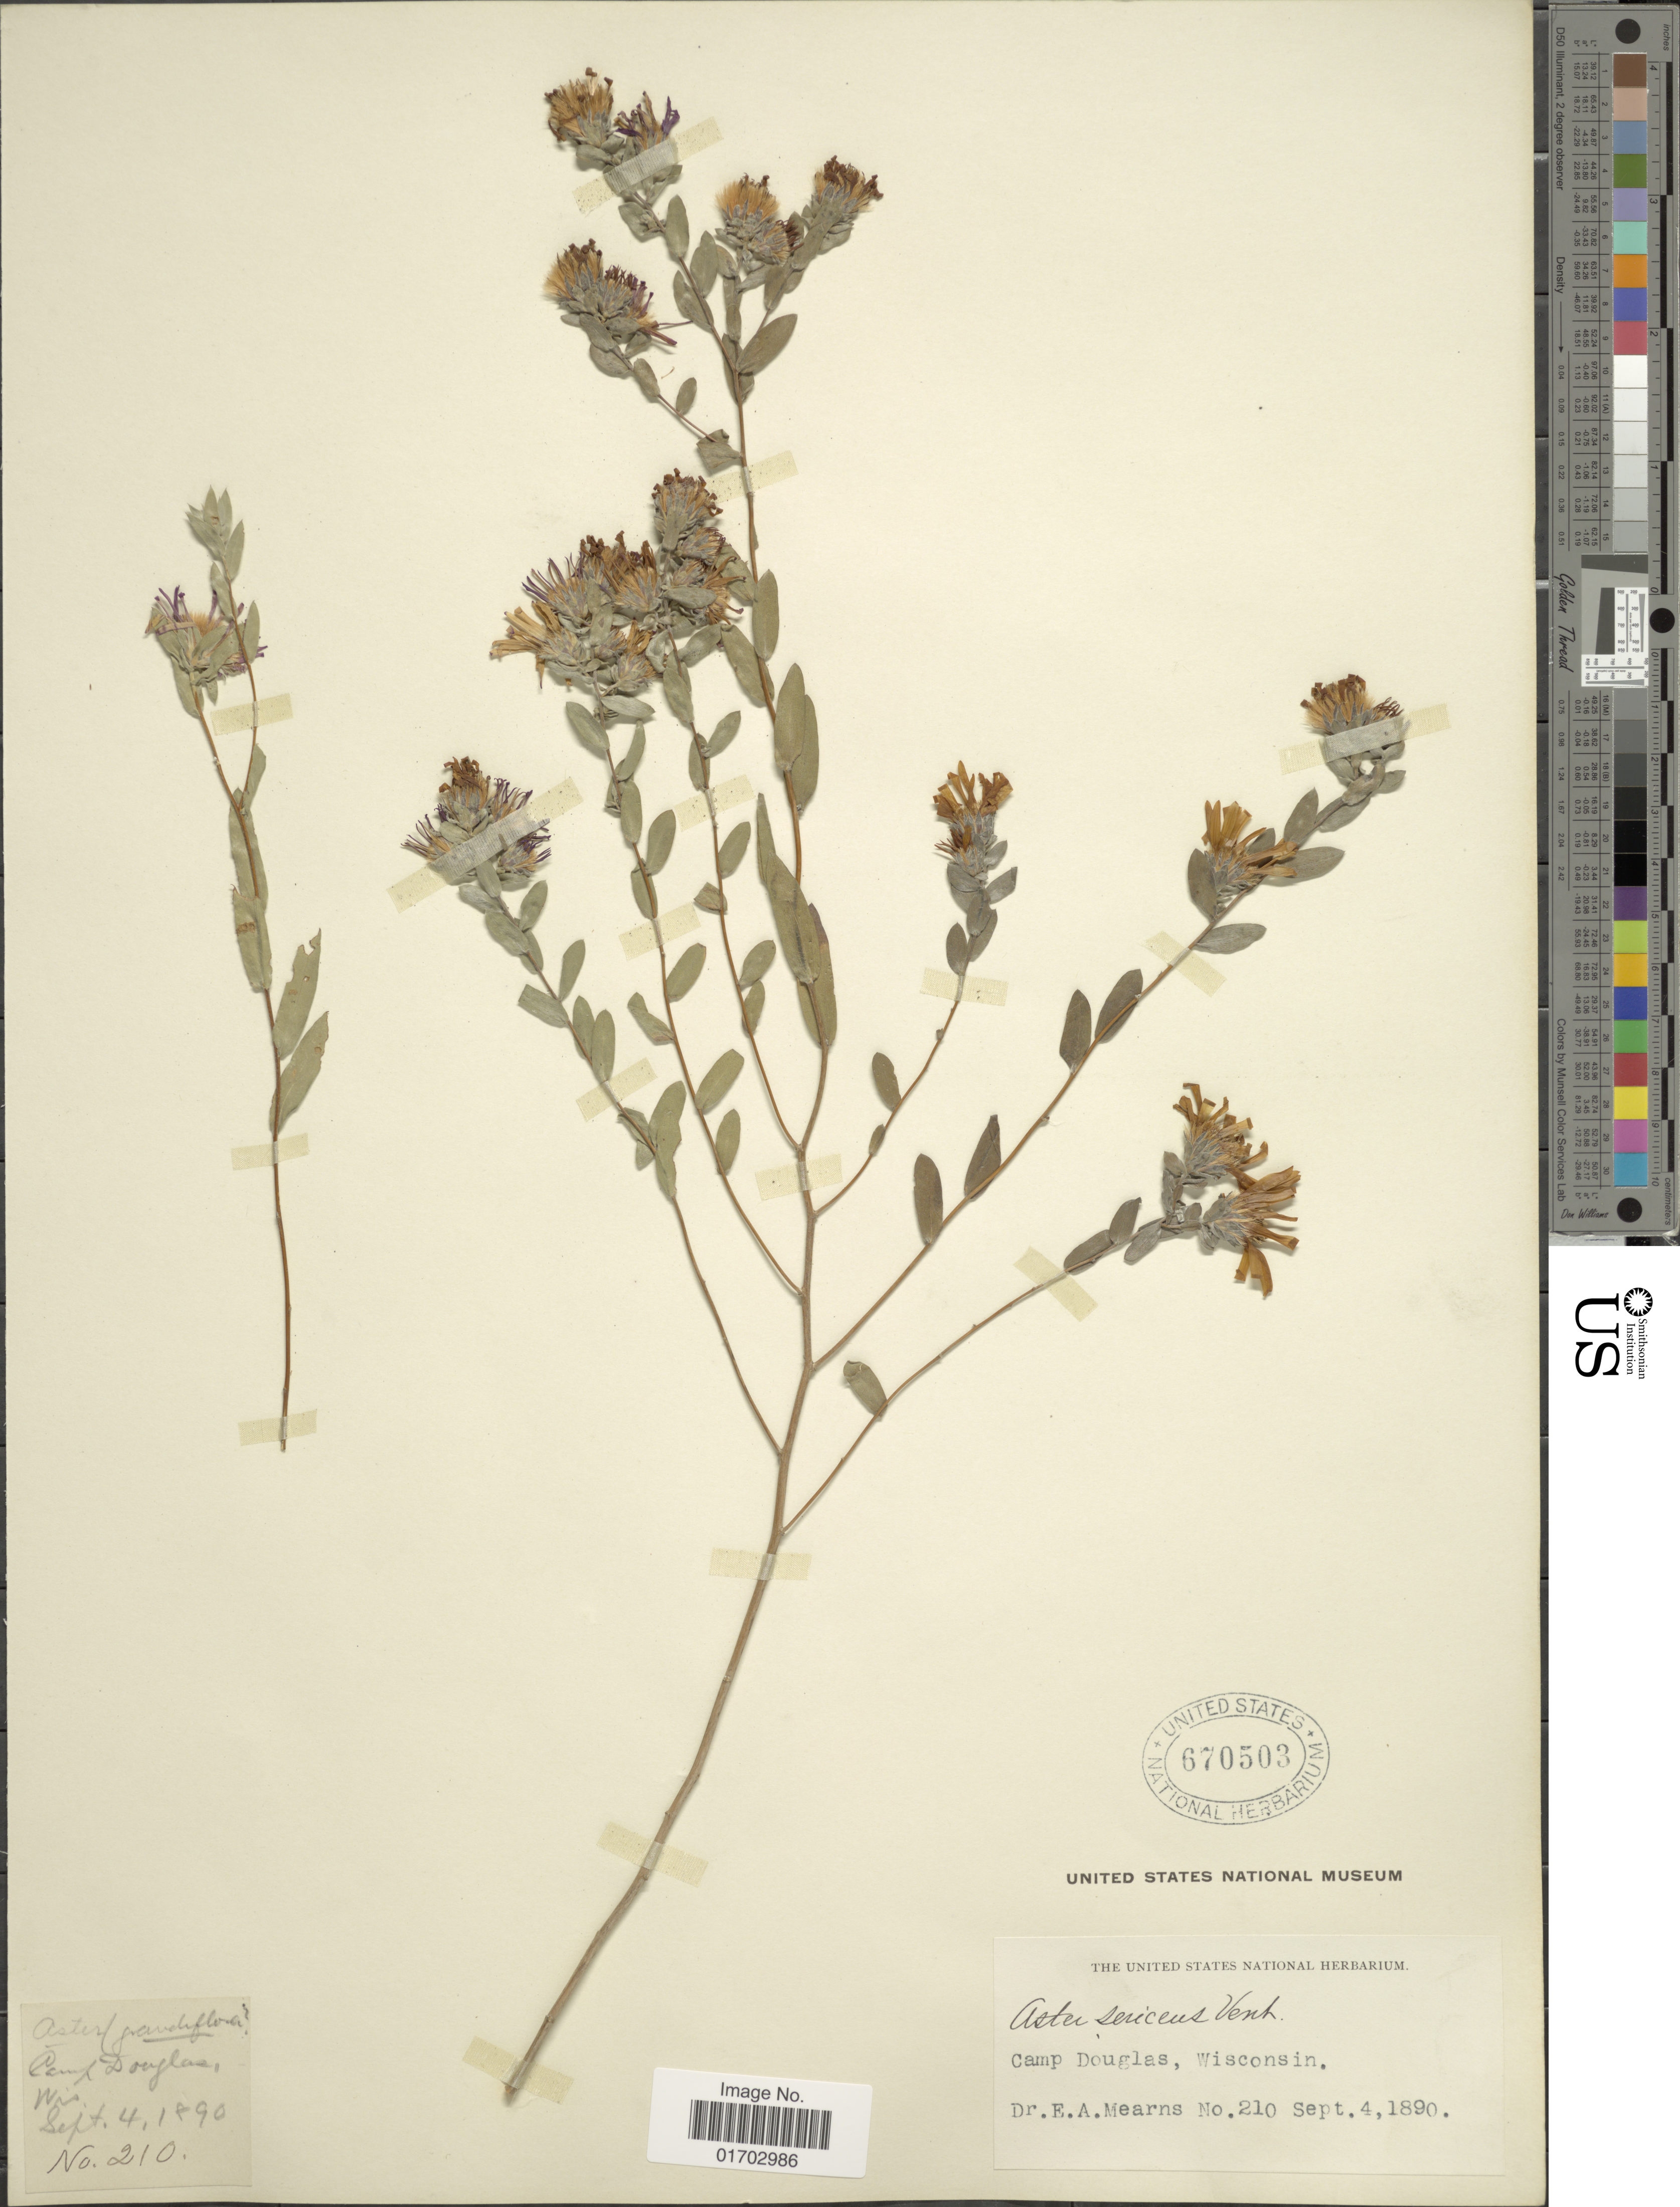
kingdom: Plantae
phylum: Tracheophyta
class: Magnoliopsida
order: Asterales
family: Asteraceae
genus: Symphyotrichum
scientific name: Symphyotrichum sericeum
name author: (Vent.) G.L. Nesom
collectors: E. A. Mearns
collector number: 210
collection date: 1890-09-04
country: United States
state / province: Wisconsin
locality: Camp Douglas.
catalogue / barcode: US 670503